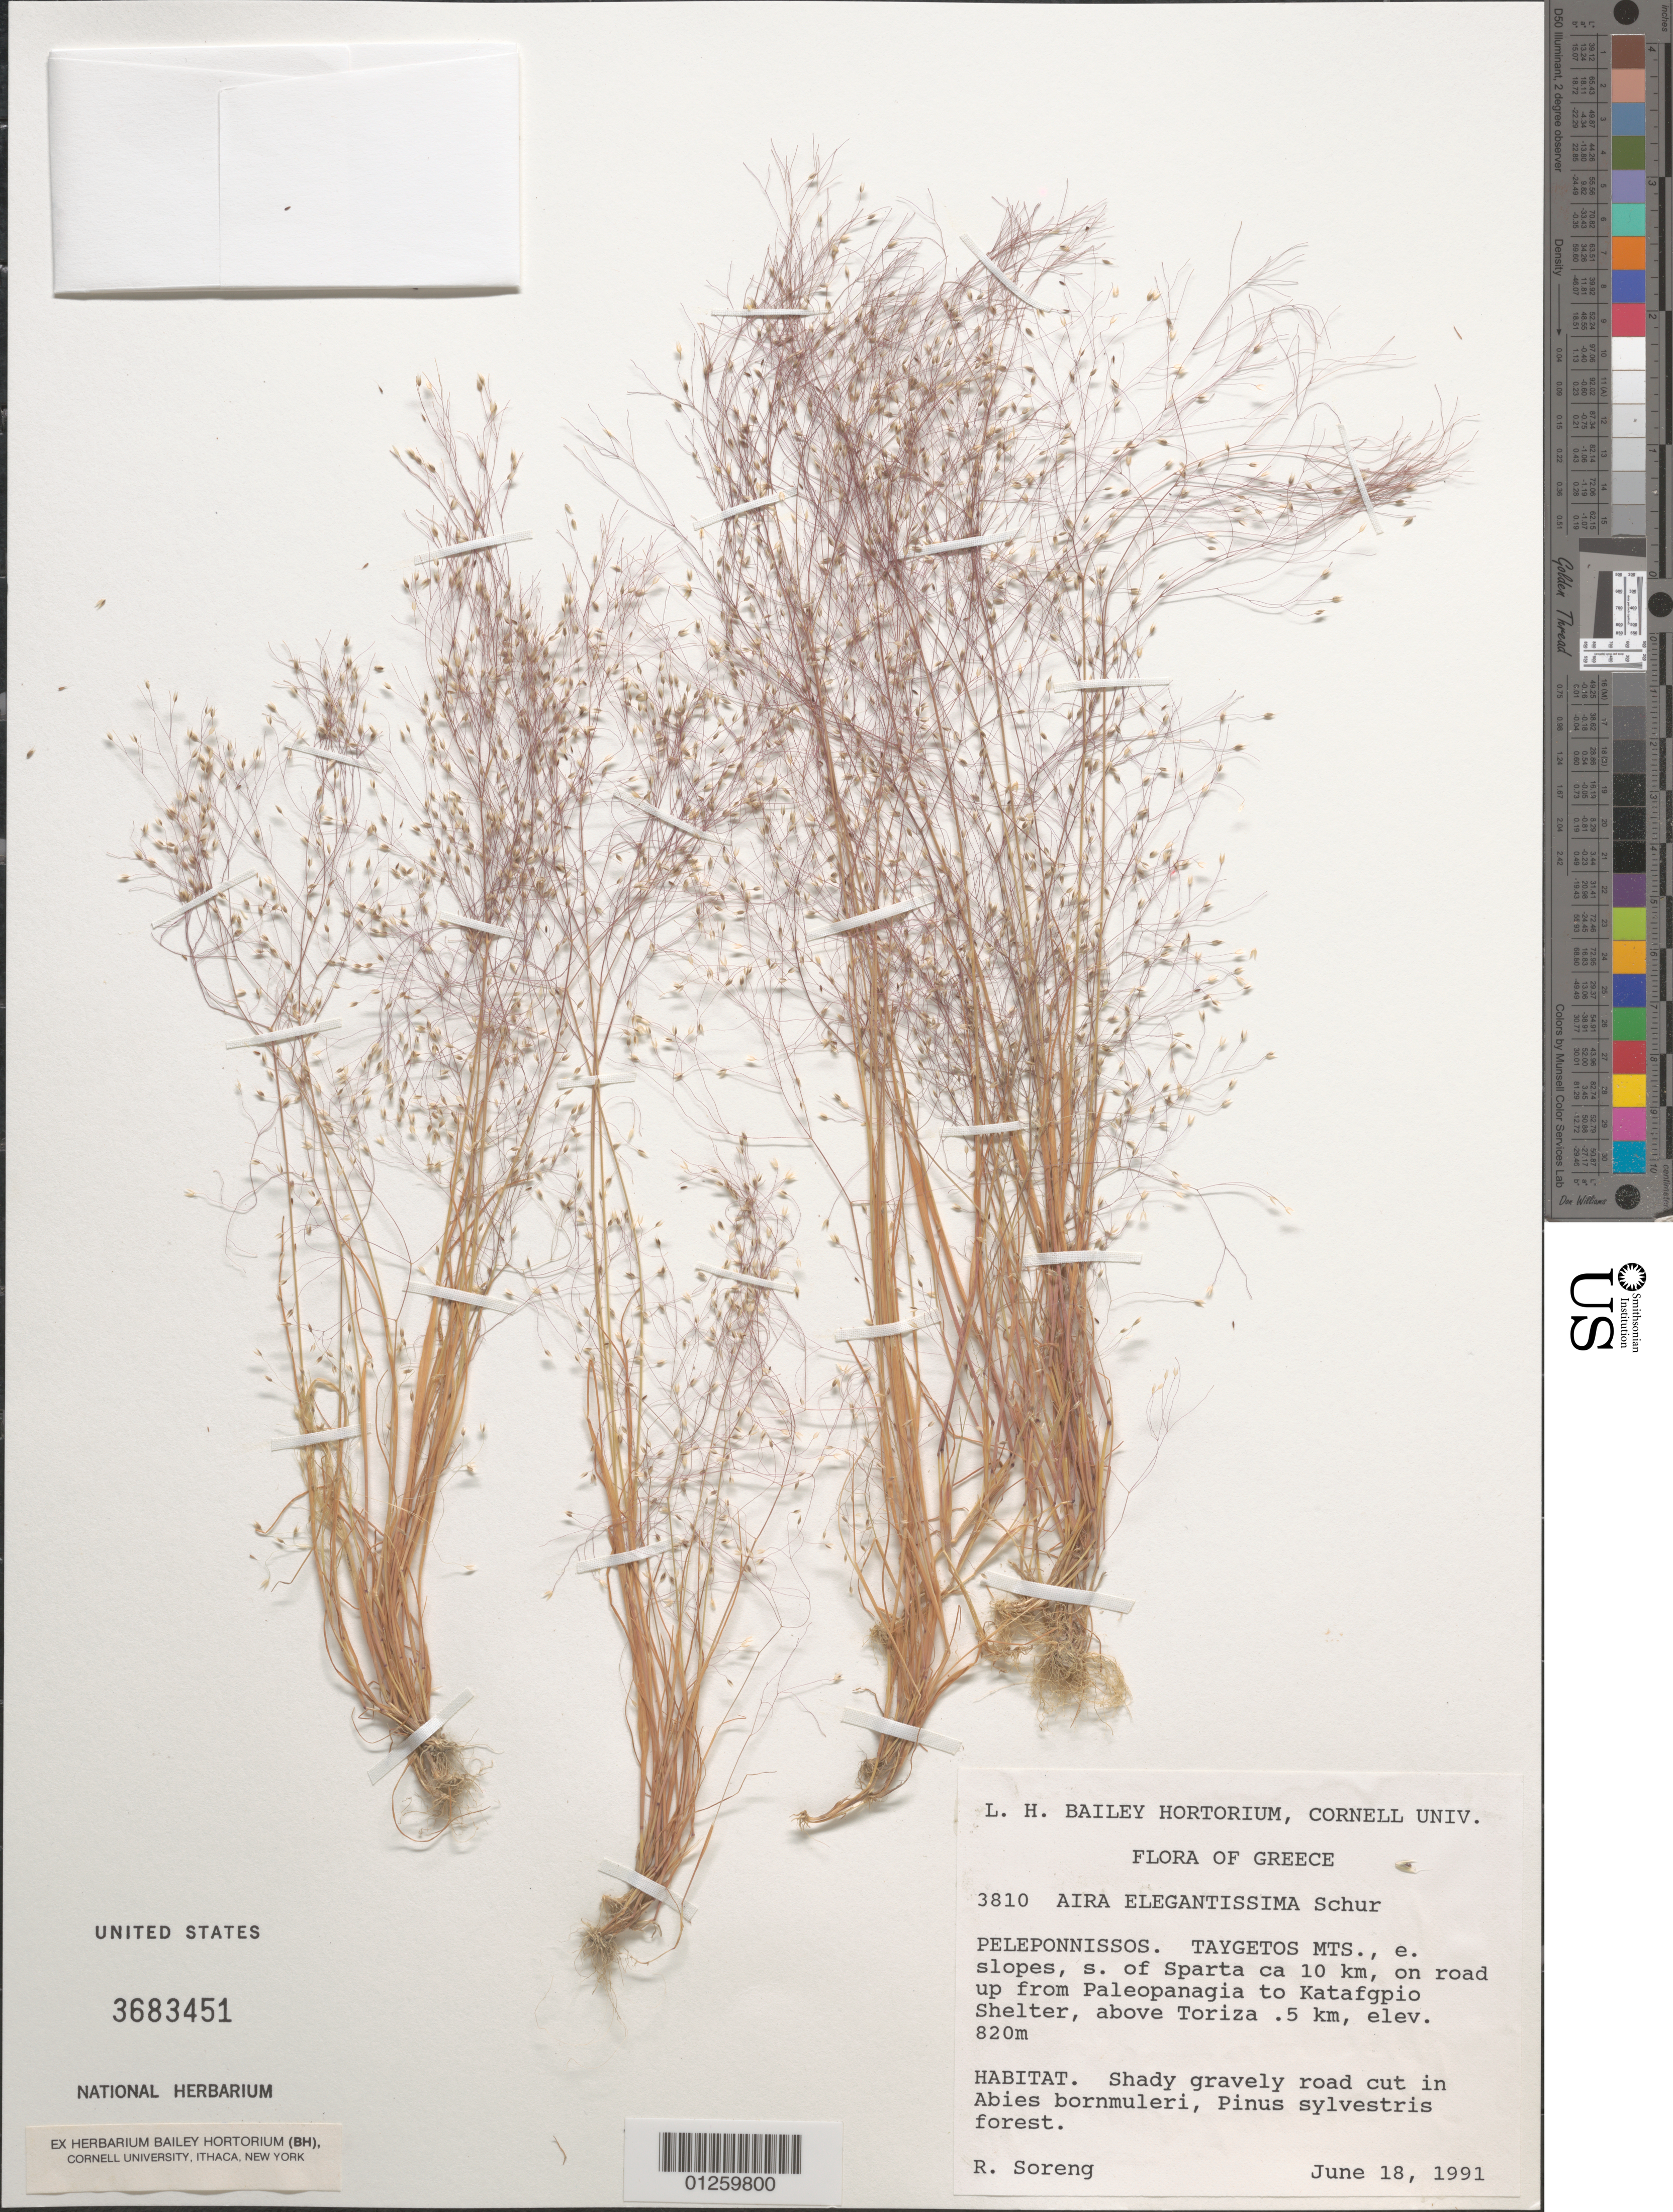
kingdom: Plantae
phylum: Tracheophyta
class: Liliopsida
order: Poales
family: Poaceae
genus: Aira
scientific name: Aira elegantissima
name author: Schur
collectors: R. J. Soreng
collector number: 3810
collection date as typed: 18 Jun 1991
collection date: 1991-06-18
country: Greece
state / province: Peloponnese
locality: TAYGETOS MTS., E slopes, S of Sparta ca 10 km, on road up from Paleopanagia to Kpuovepi Katafgpio Shelter, below Toriza 5 km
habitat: Shady gravely road cut in Abies bornumuelleriana, Pinus sylvestris forest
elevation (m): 820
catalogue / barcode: US 3683451